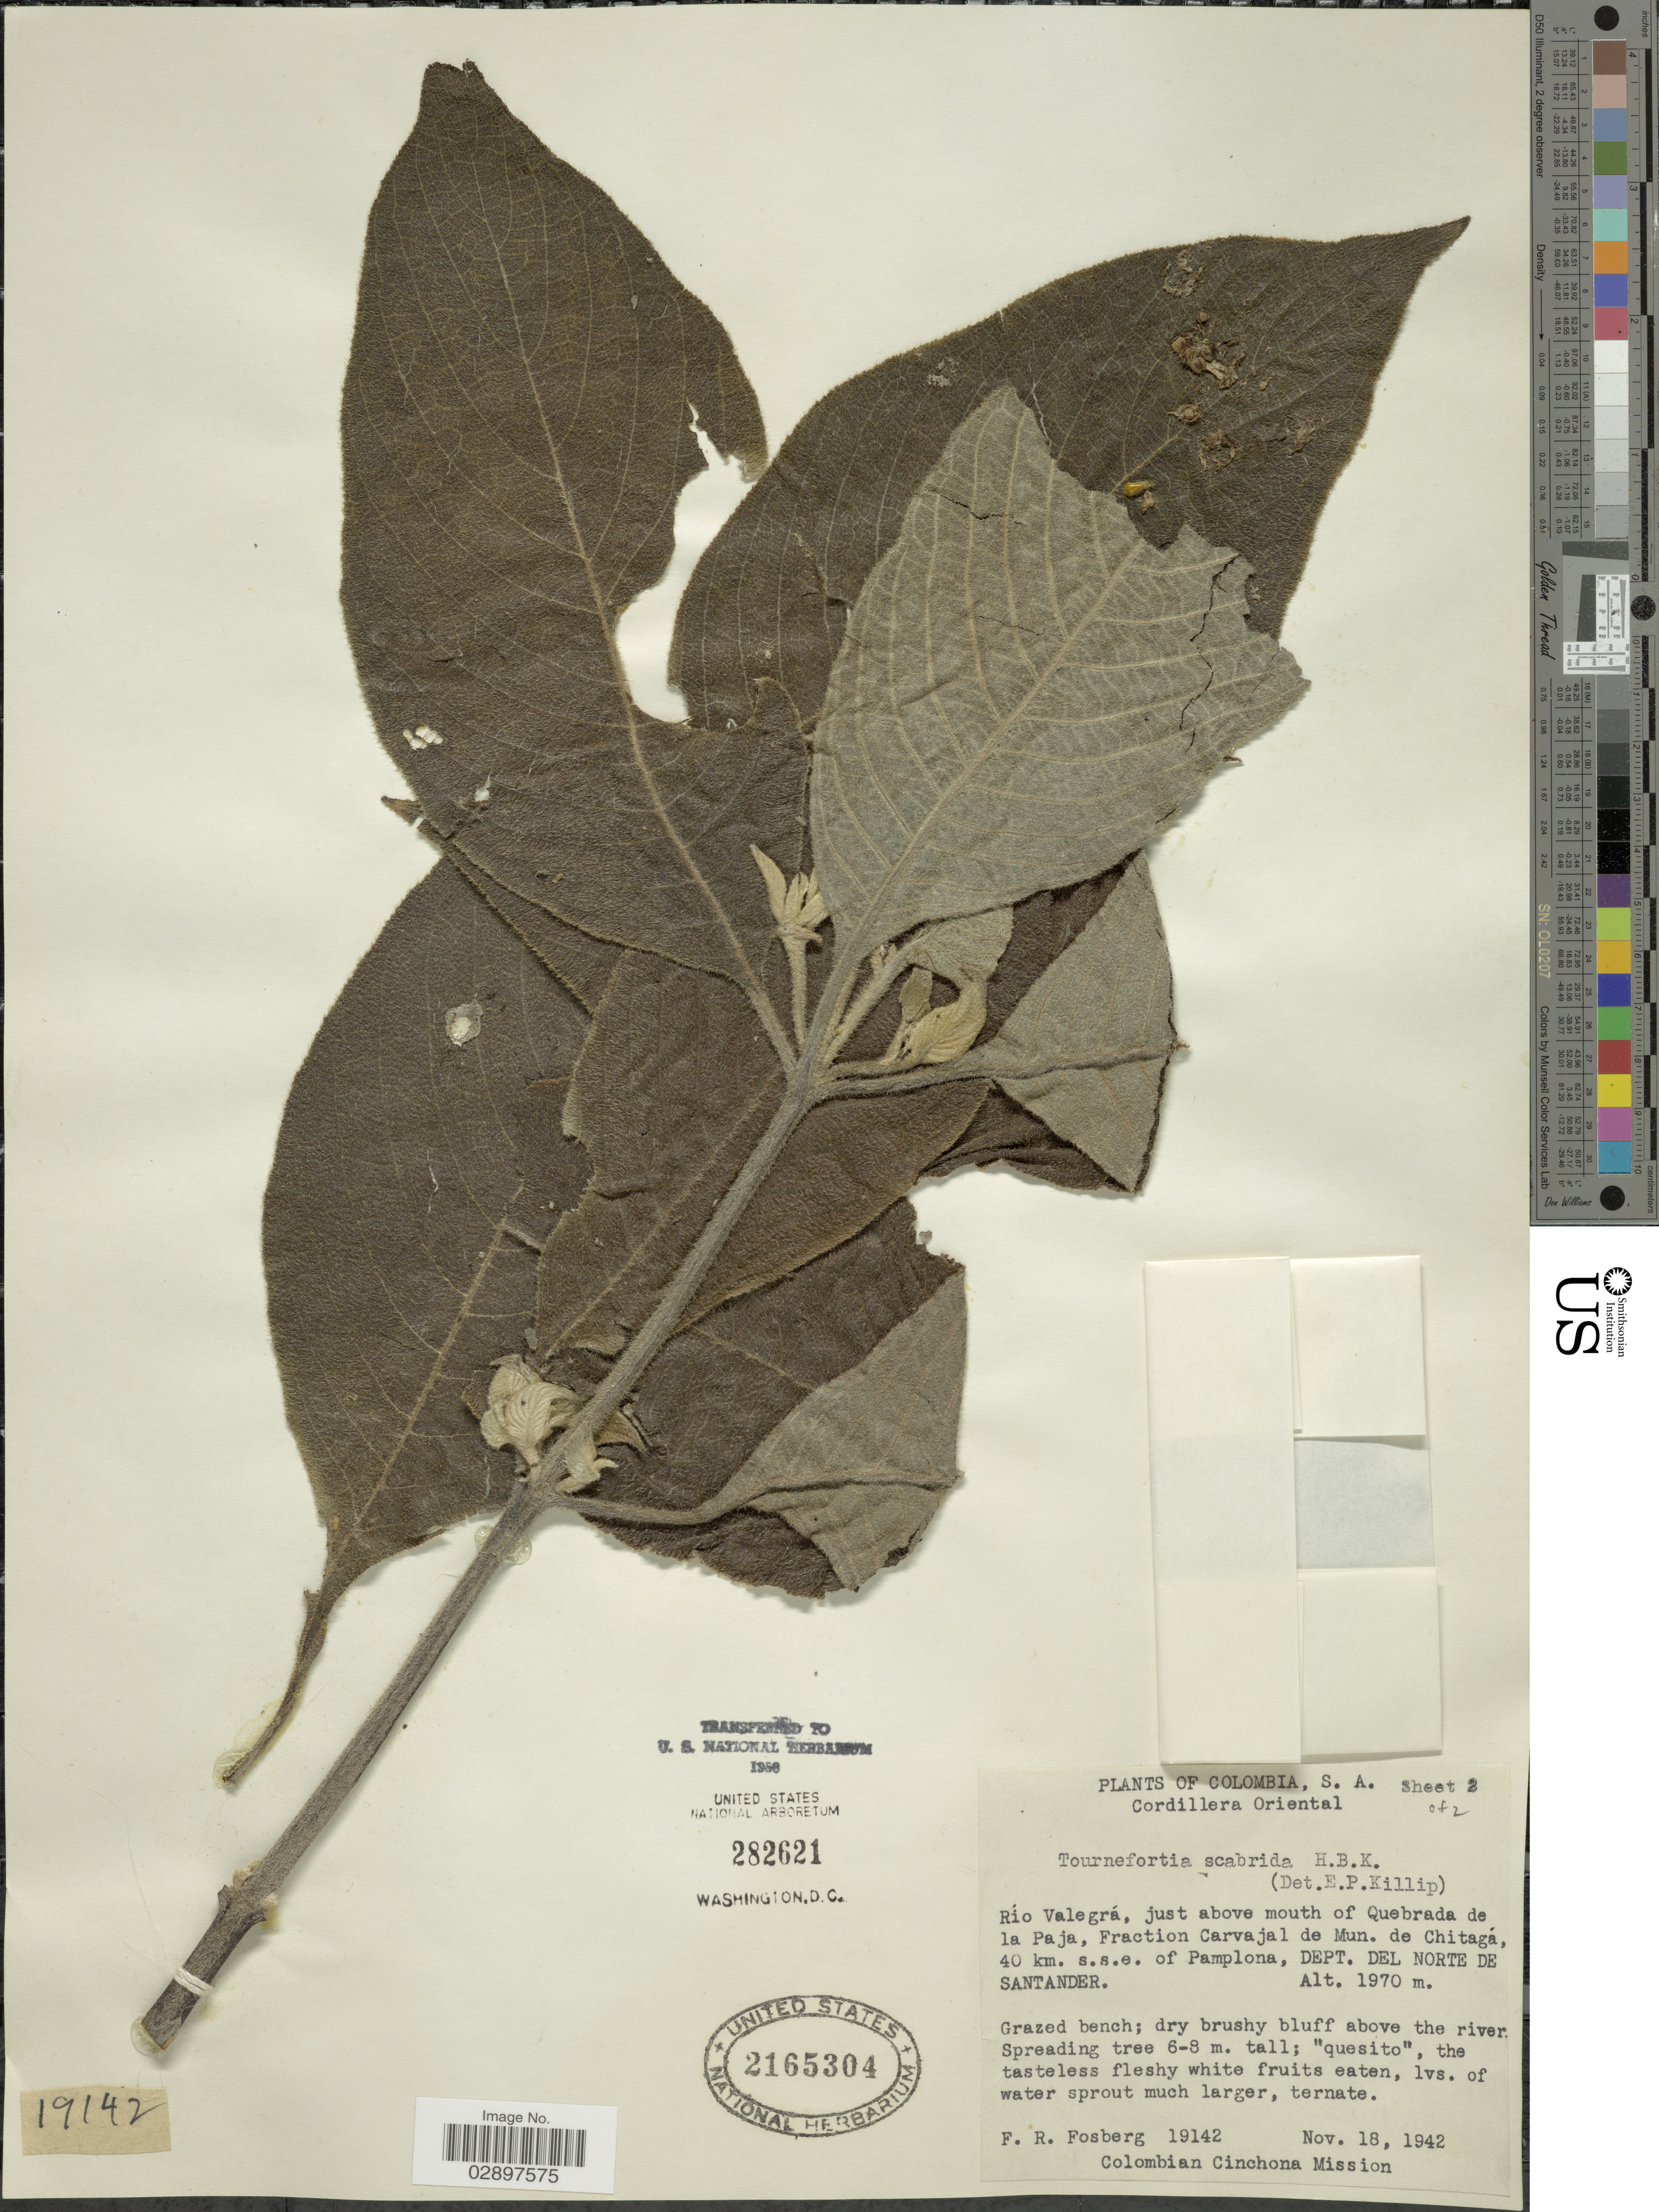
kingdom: Plantae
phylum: Tracheophyta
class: Magnoliopsida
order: Boraginales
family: Heliotropiaceae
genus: Tournefortia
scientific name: Tournefortia scabrida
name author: Kunth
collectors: F. R. Fosberg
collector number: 19142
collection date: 1942-11-18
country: Colombia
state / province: Norte de Santander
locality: Cordillera Oriental. Rio Valegrá, just above mouth of Quebrada de la Paja, Fraction Carvajal de Mun. de Chitagá, 40 km. s.s.e. Pamplona, Dept. del Norte de Santander.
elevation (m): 1970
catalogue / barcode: US 2165304